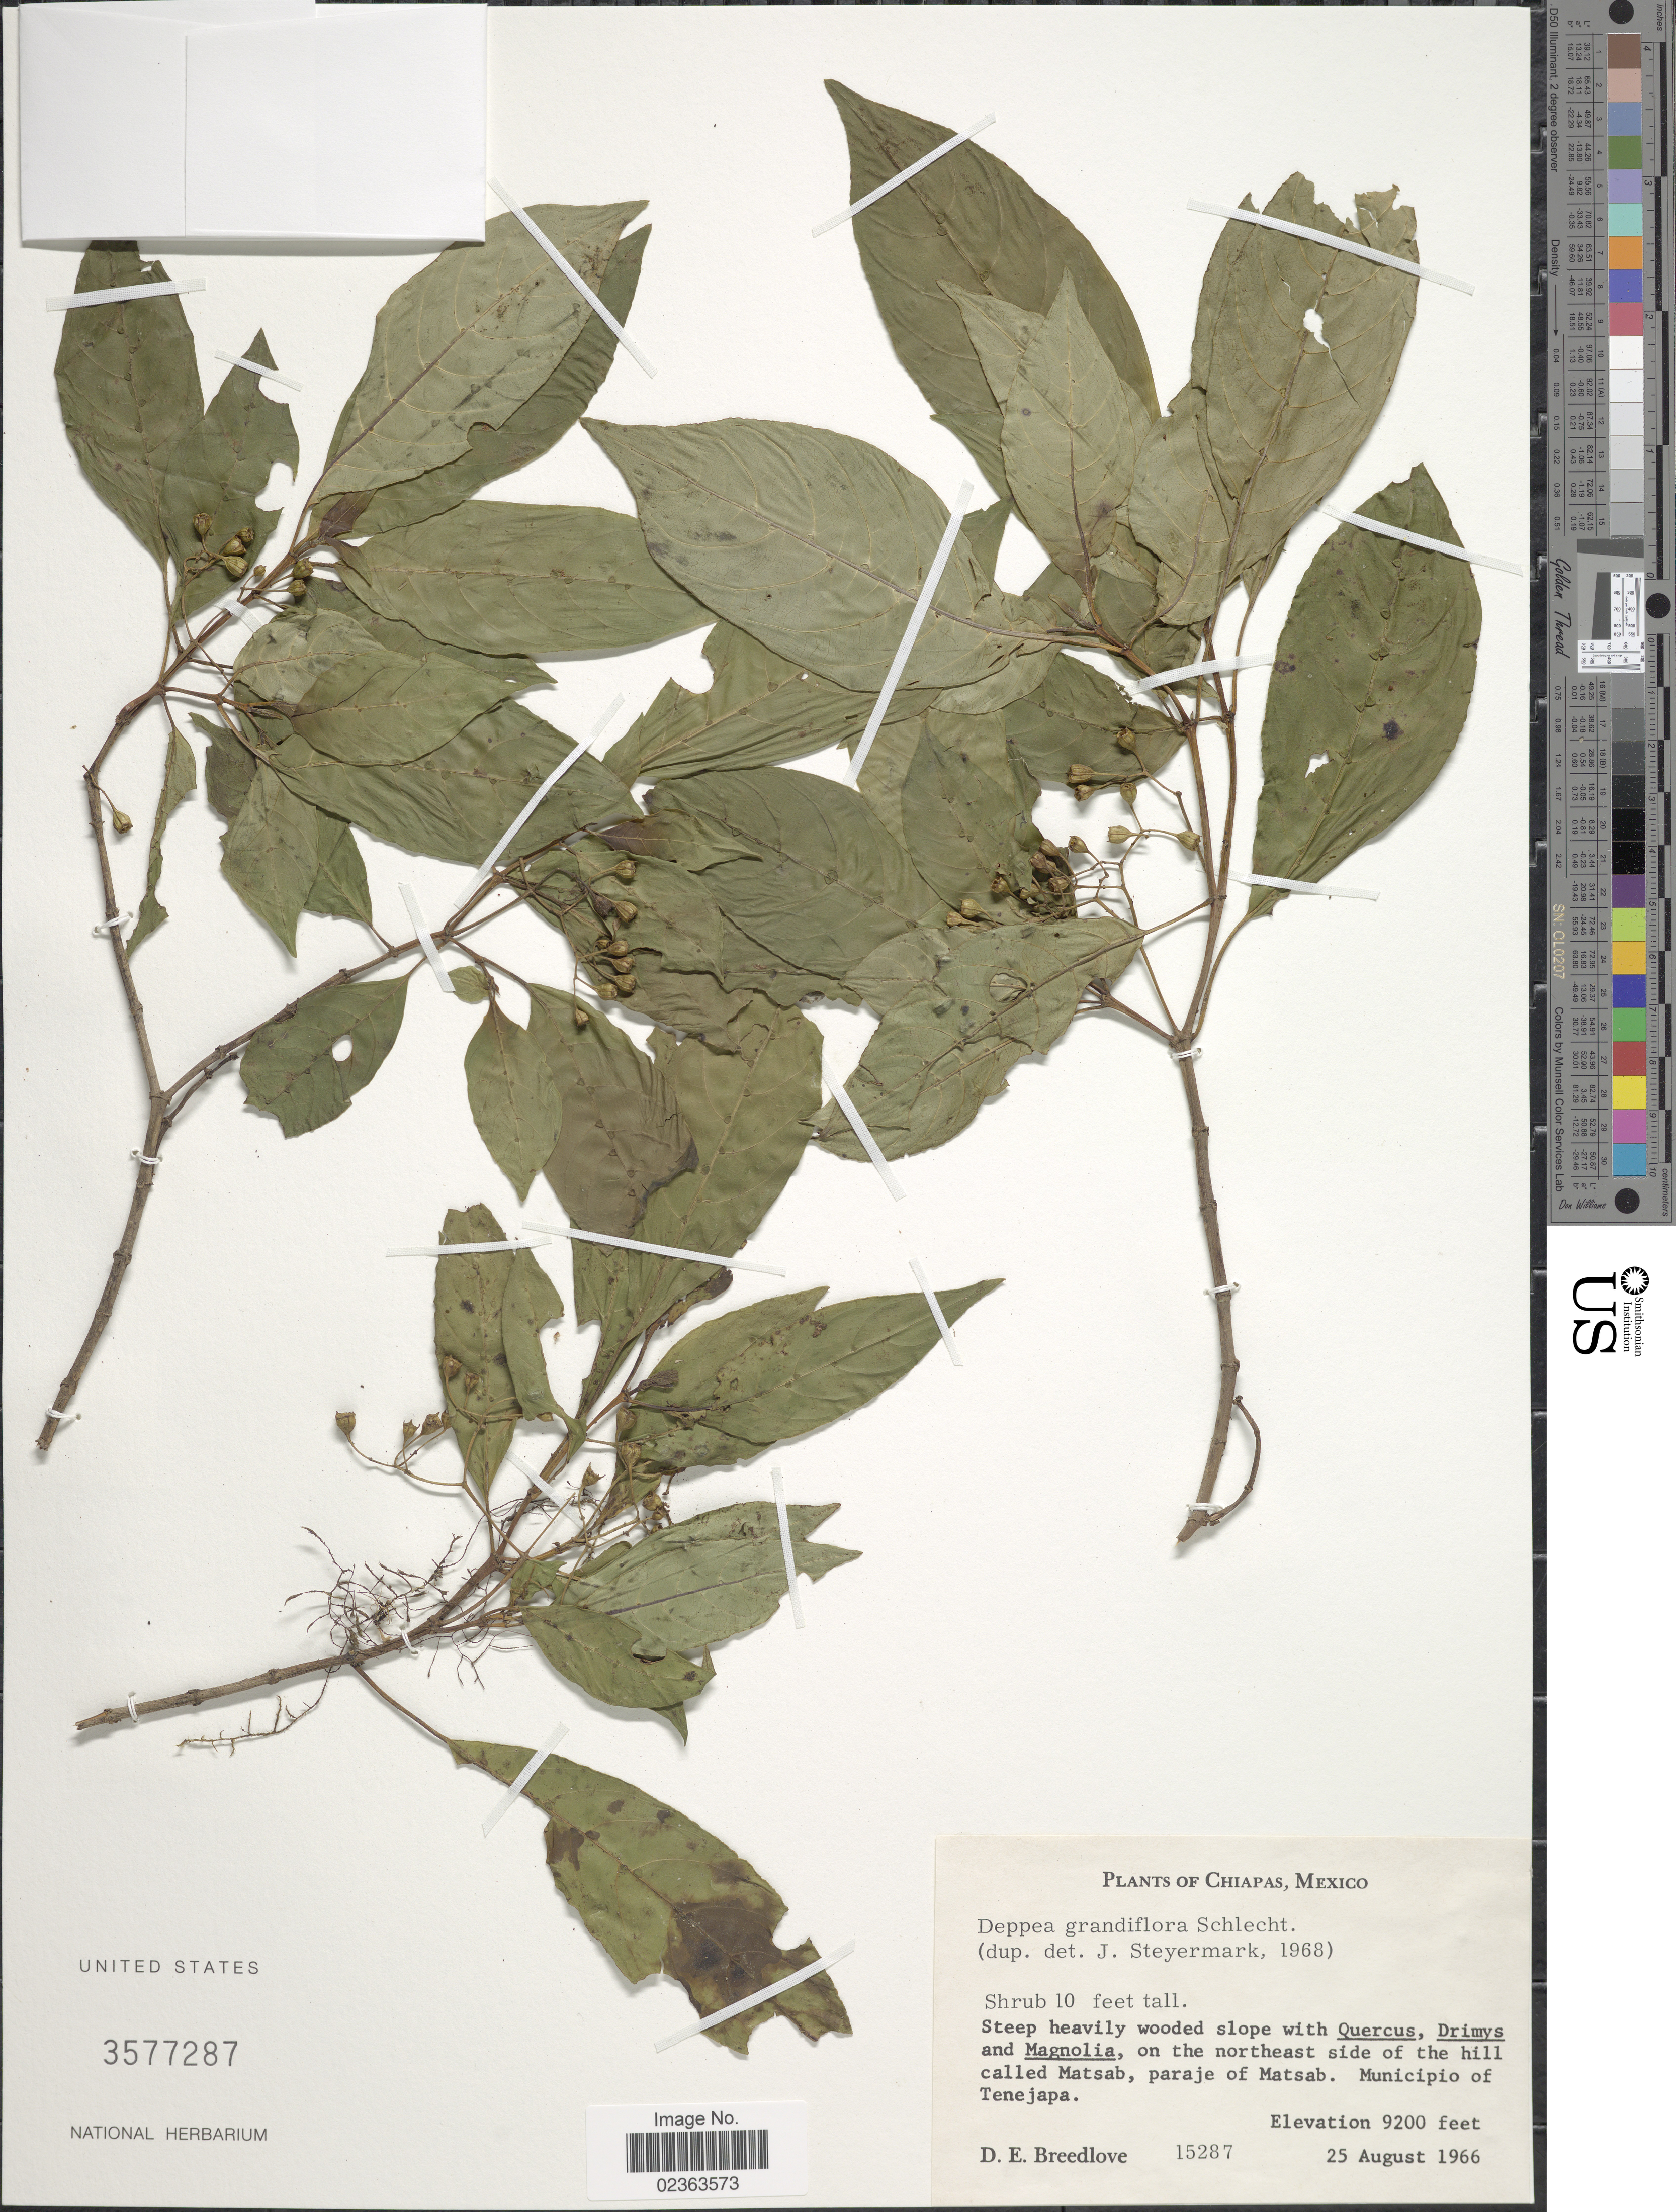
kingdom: Plantae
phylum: Tracheophyta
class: Magnoliopsida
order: Gentianales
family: Rubiaceae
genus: Deppea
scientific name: Deppea grandiflora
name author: Schltdl.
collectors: D. E. Breedlove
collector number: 15287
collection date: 1966-08-25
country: Mexico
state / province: Chiapas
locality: Steep heavily wooded slope with Quercus, Drimys and Magnolia, on the northeast side of the hill called Matsab, paraje of Matsab. Municipio of Tenejapa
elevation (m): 2804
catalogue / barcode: US 3577287